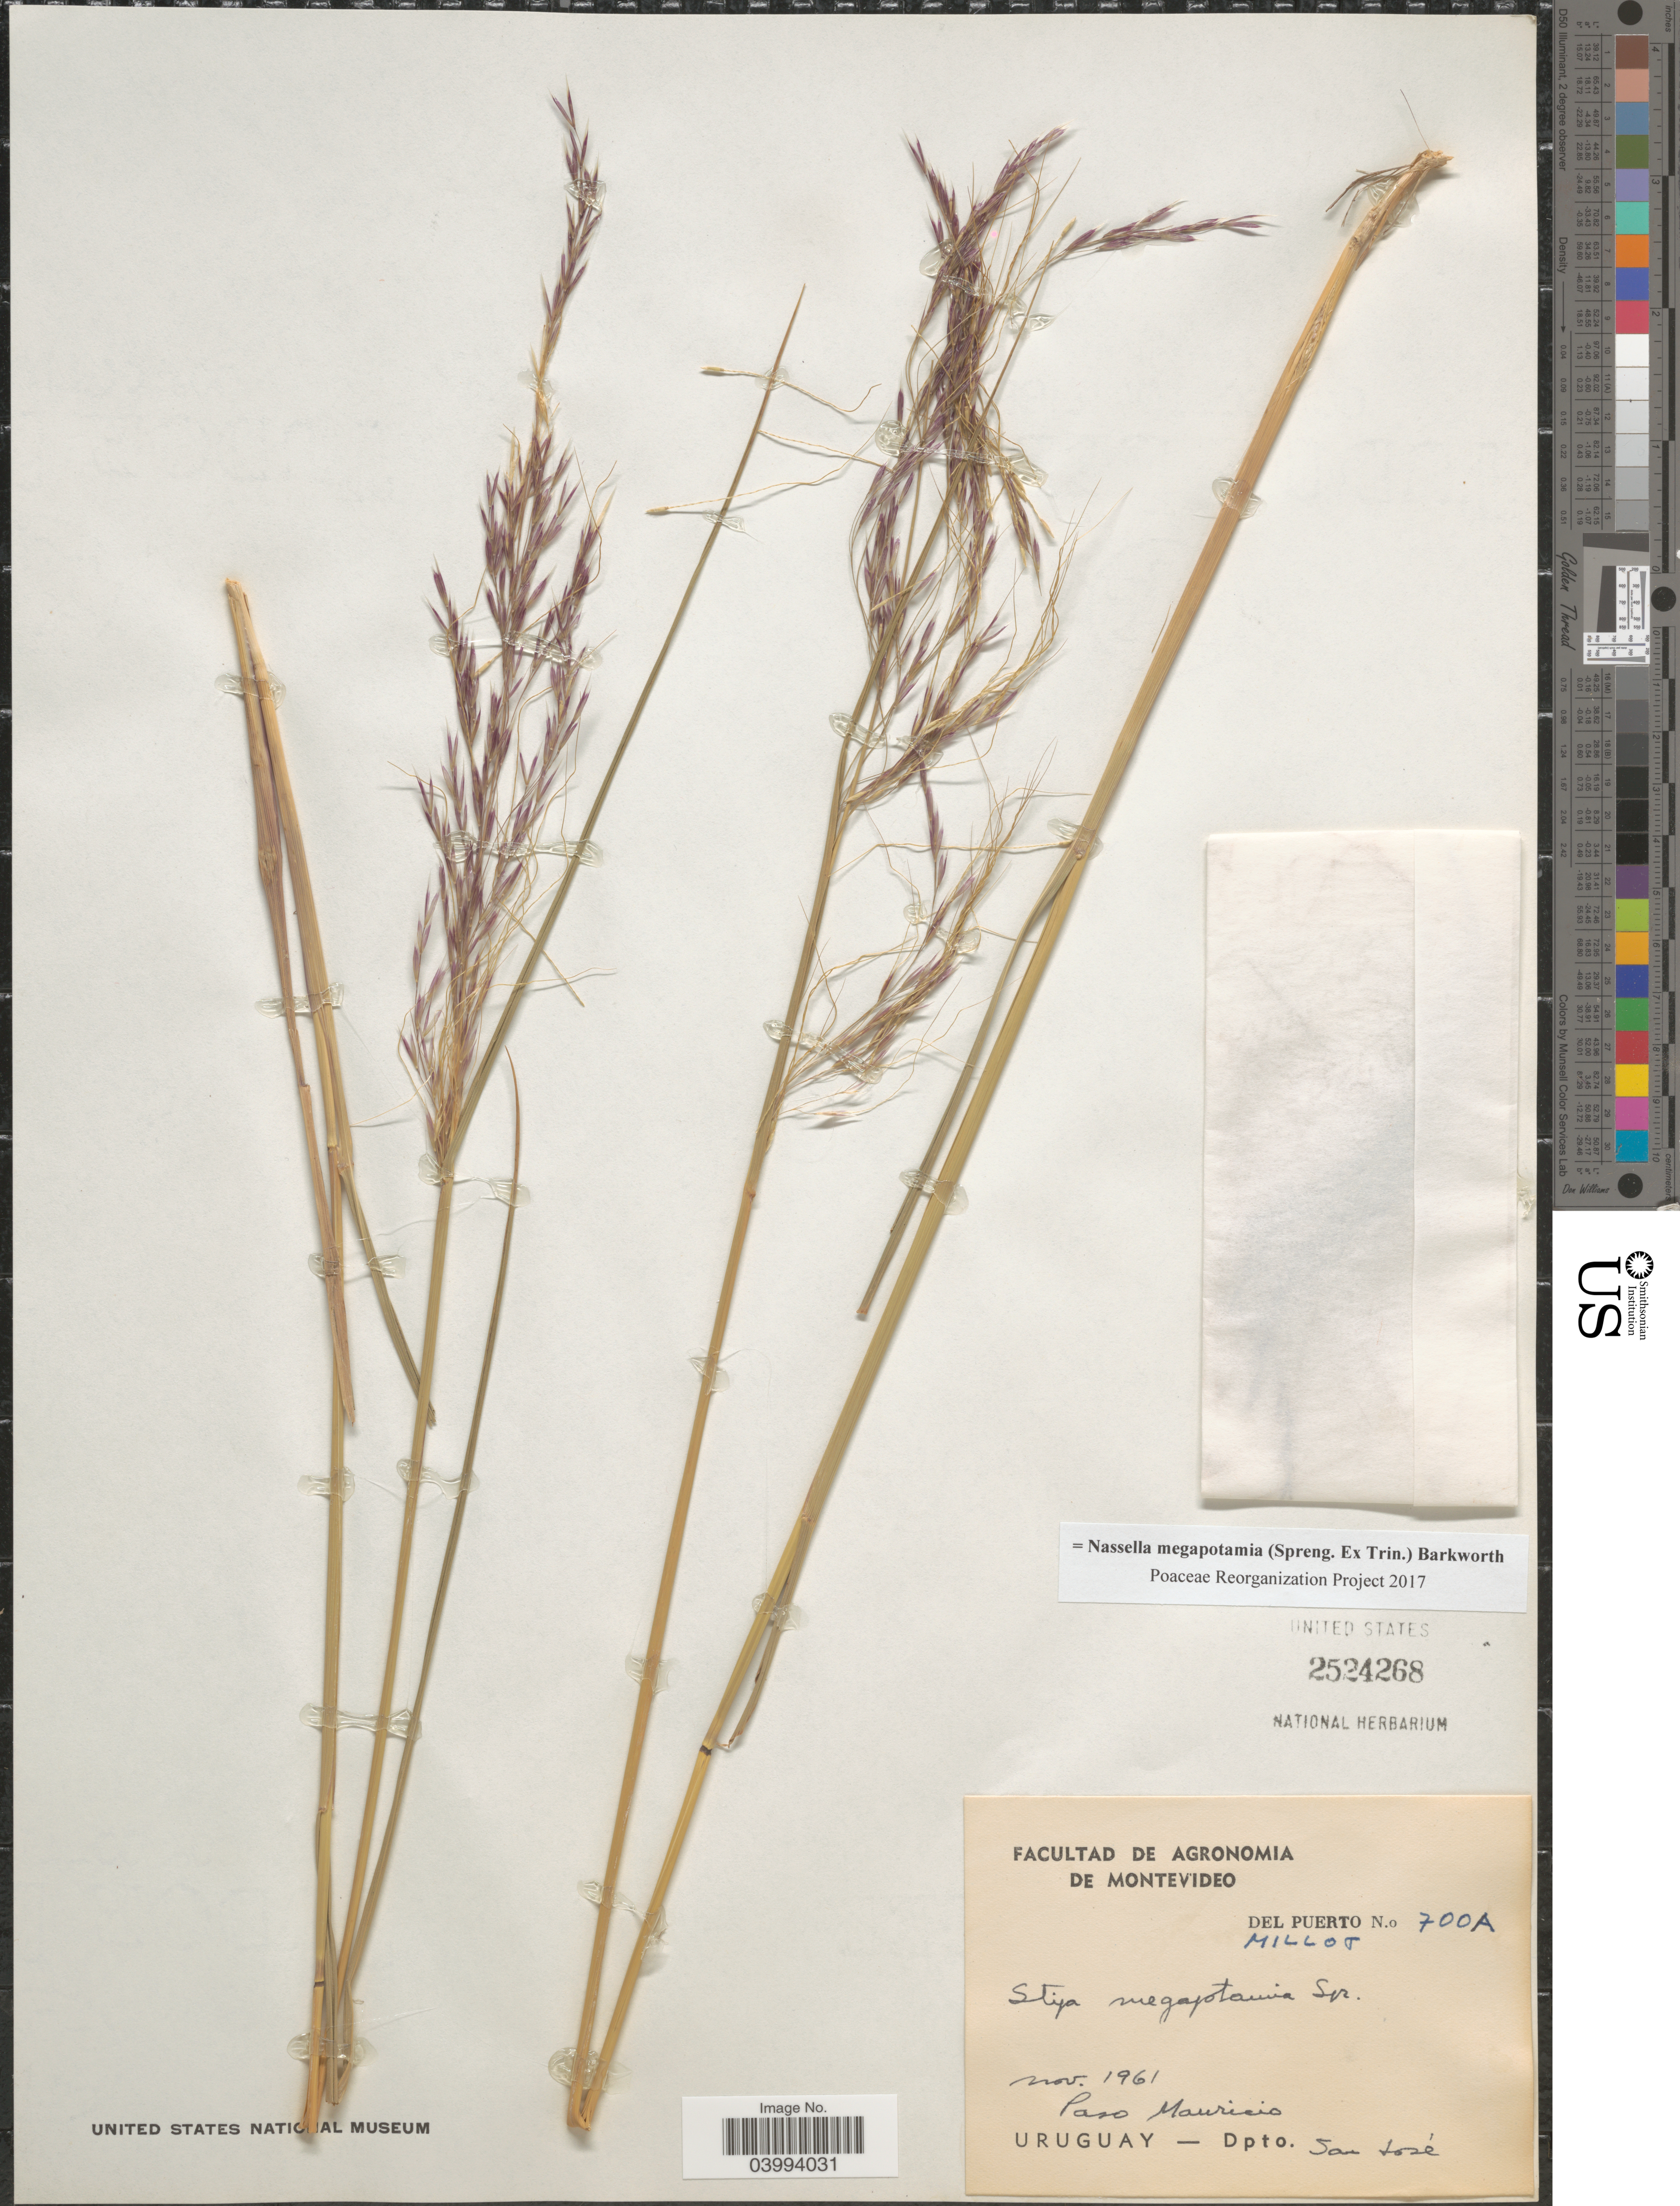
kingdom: Plantae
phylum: Tracheophyta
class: Liliopsida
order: Poales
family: Poaceae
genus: Nassella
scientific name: Nassella megapotamia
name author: (Spreng. ex Trin.) Barkworth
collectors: -. Millot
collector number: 700A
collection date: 1961-11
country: Uruguay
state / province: San Jose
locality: Paso Mauricio. Dpto. San José.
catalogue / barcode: US 2524268